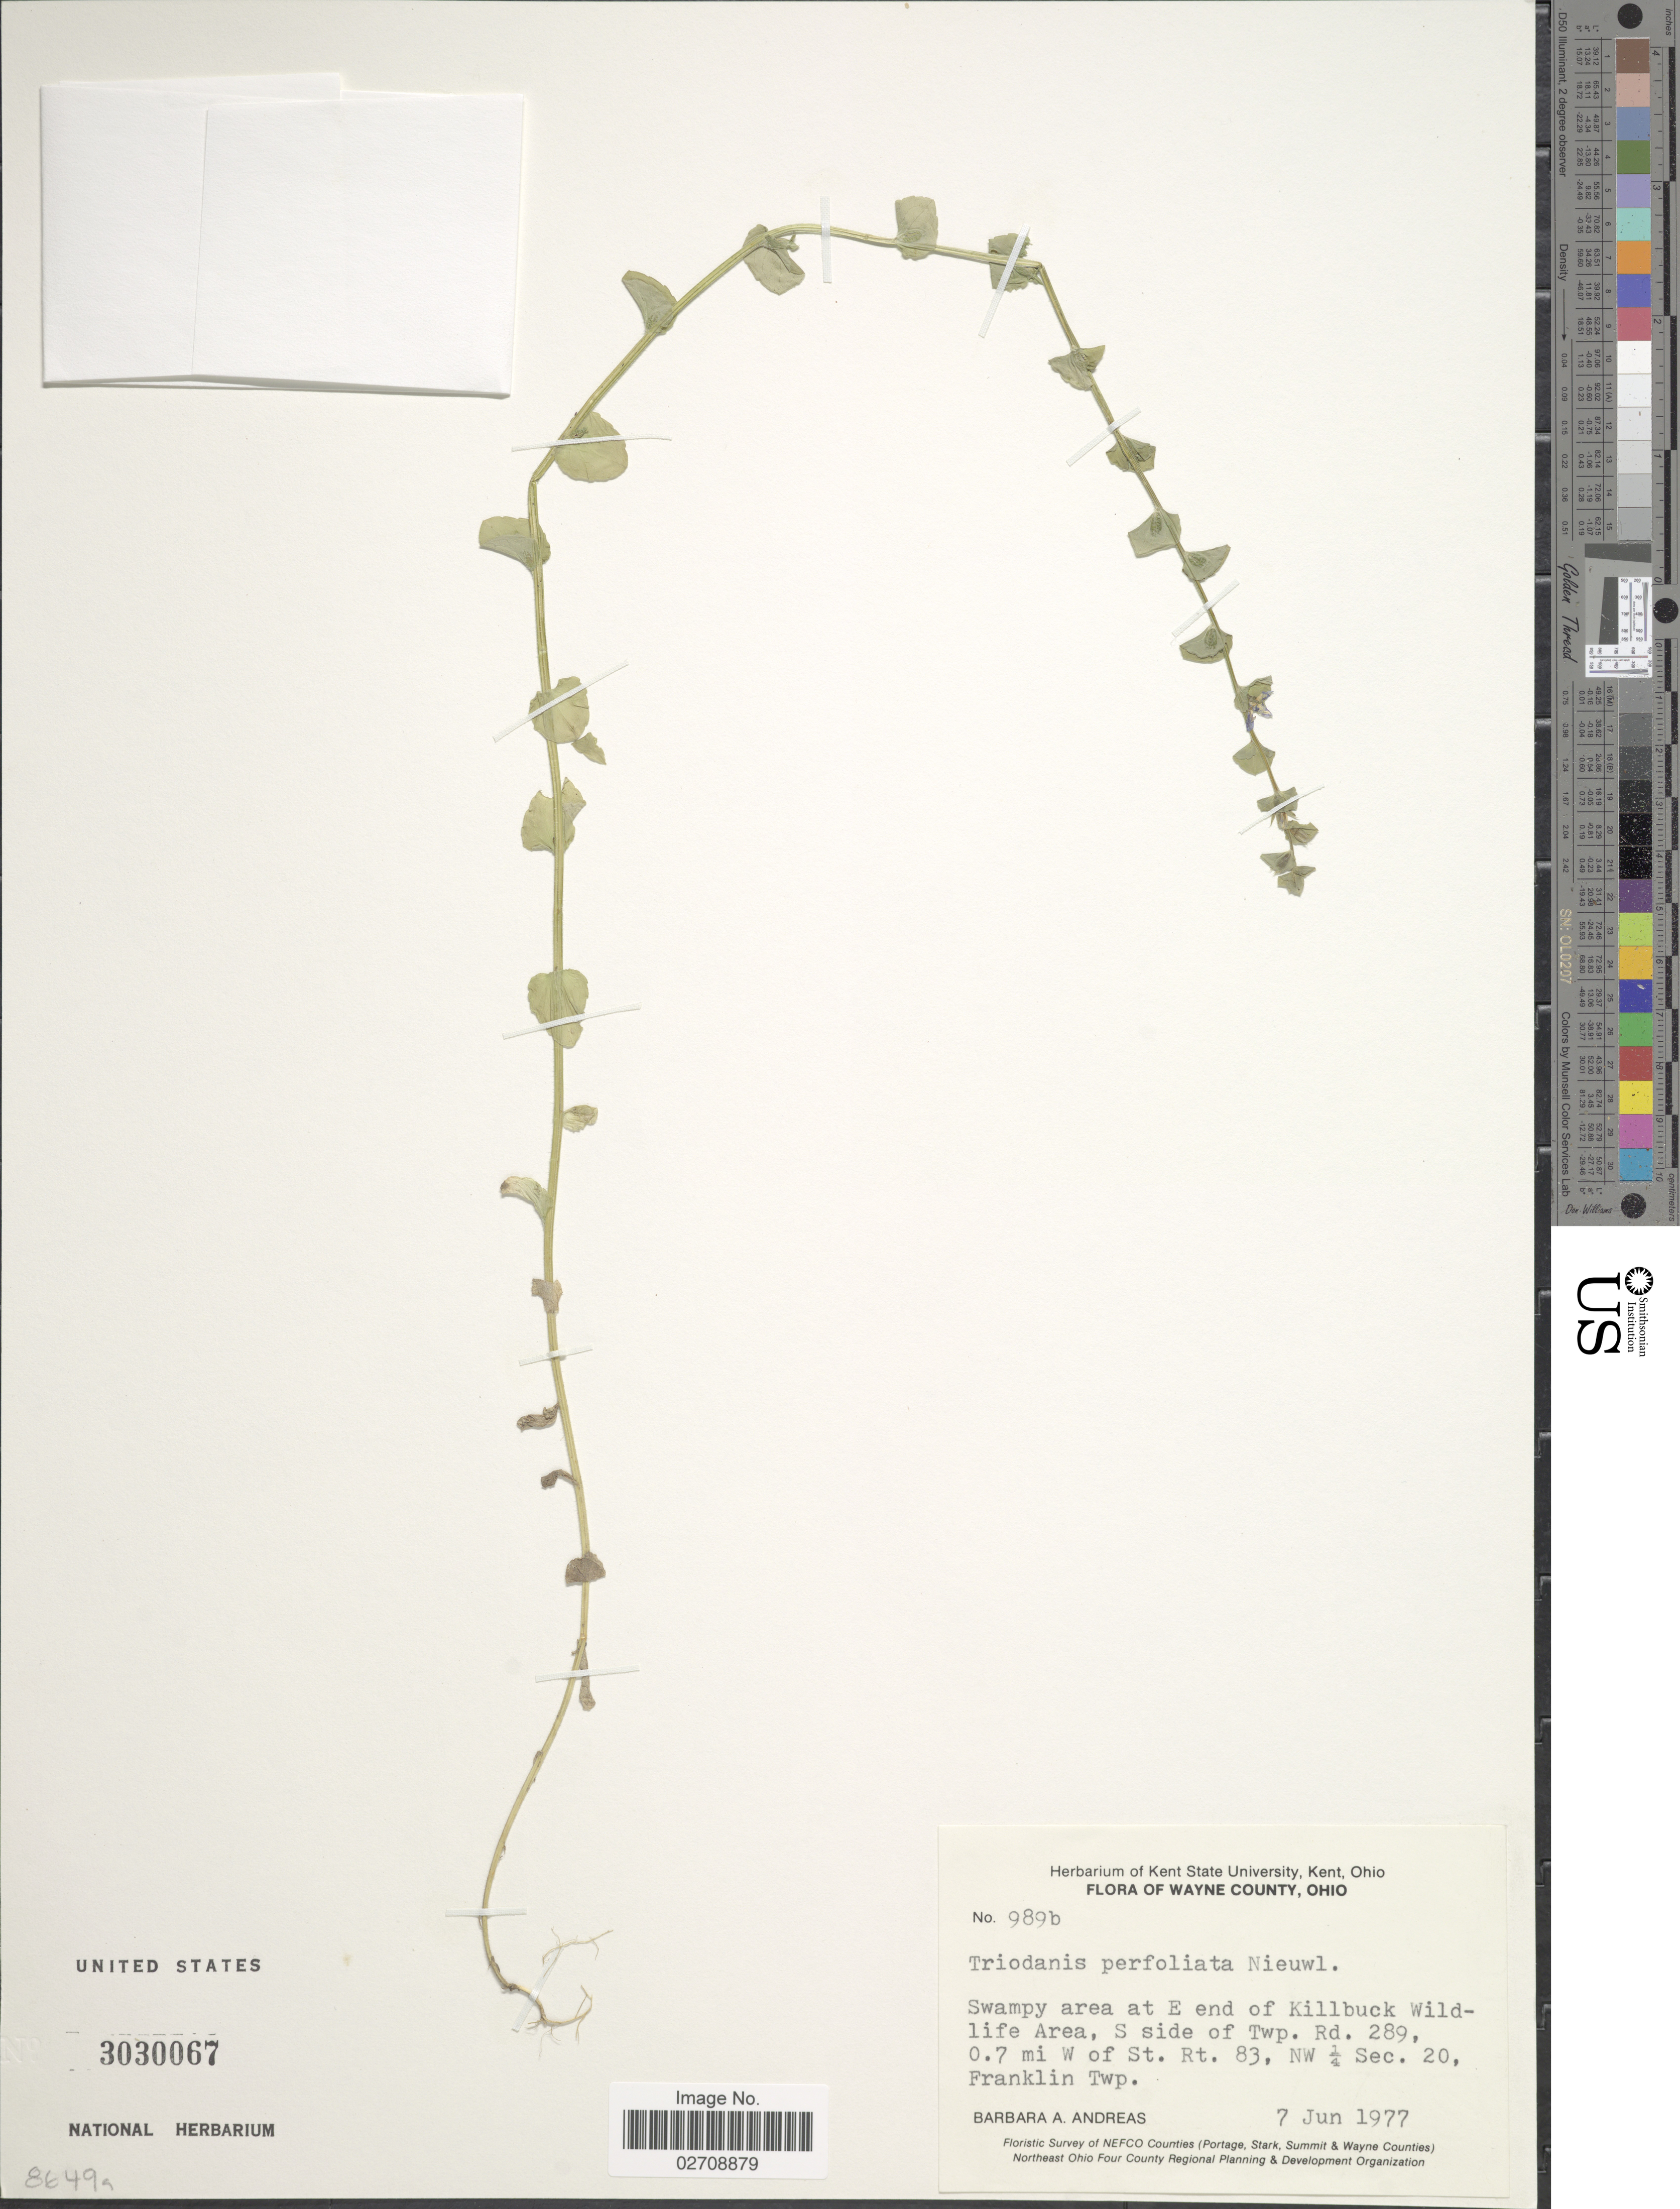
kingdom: Plantae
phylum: Tracheophyta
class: Magnoliopsida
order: Asterales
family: Campanulaceae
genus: Triodanis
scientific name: Triodanis perfoliata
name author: (L.) Nieuwl.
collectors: B. A. Andreas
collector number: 989b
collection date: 1977-06-07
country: United States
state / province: Ohio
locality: Wayne County, Ohio, Swampy area at E end of Killbuck Wildlife Area, S side of Twp. Rd. 289, 0.7 mi. W of St. Rt. 83, NW ¼ SEc. 20, Franklin Twp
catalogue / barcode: US 3030067